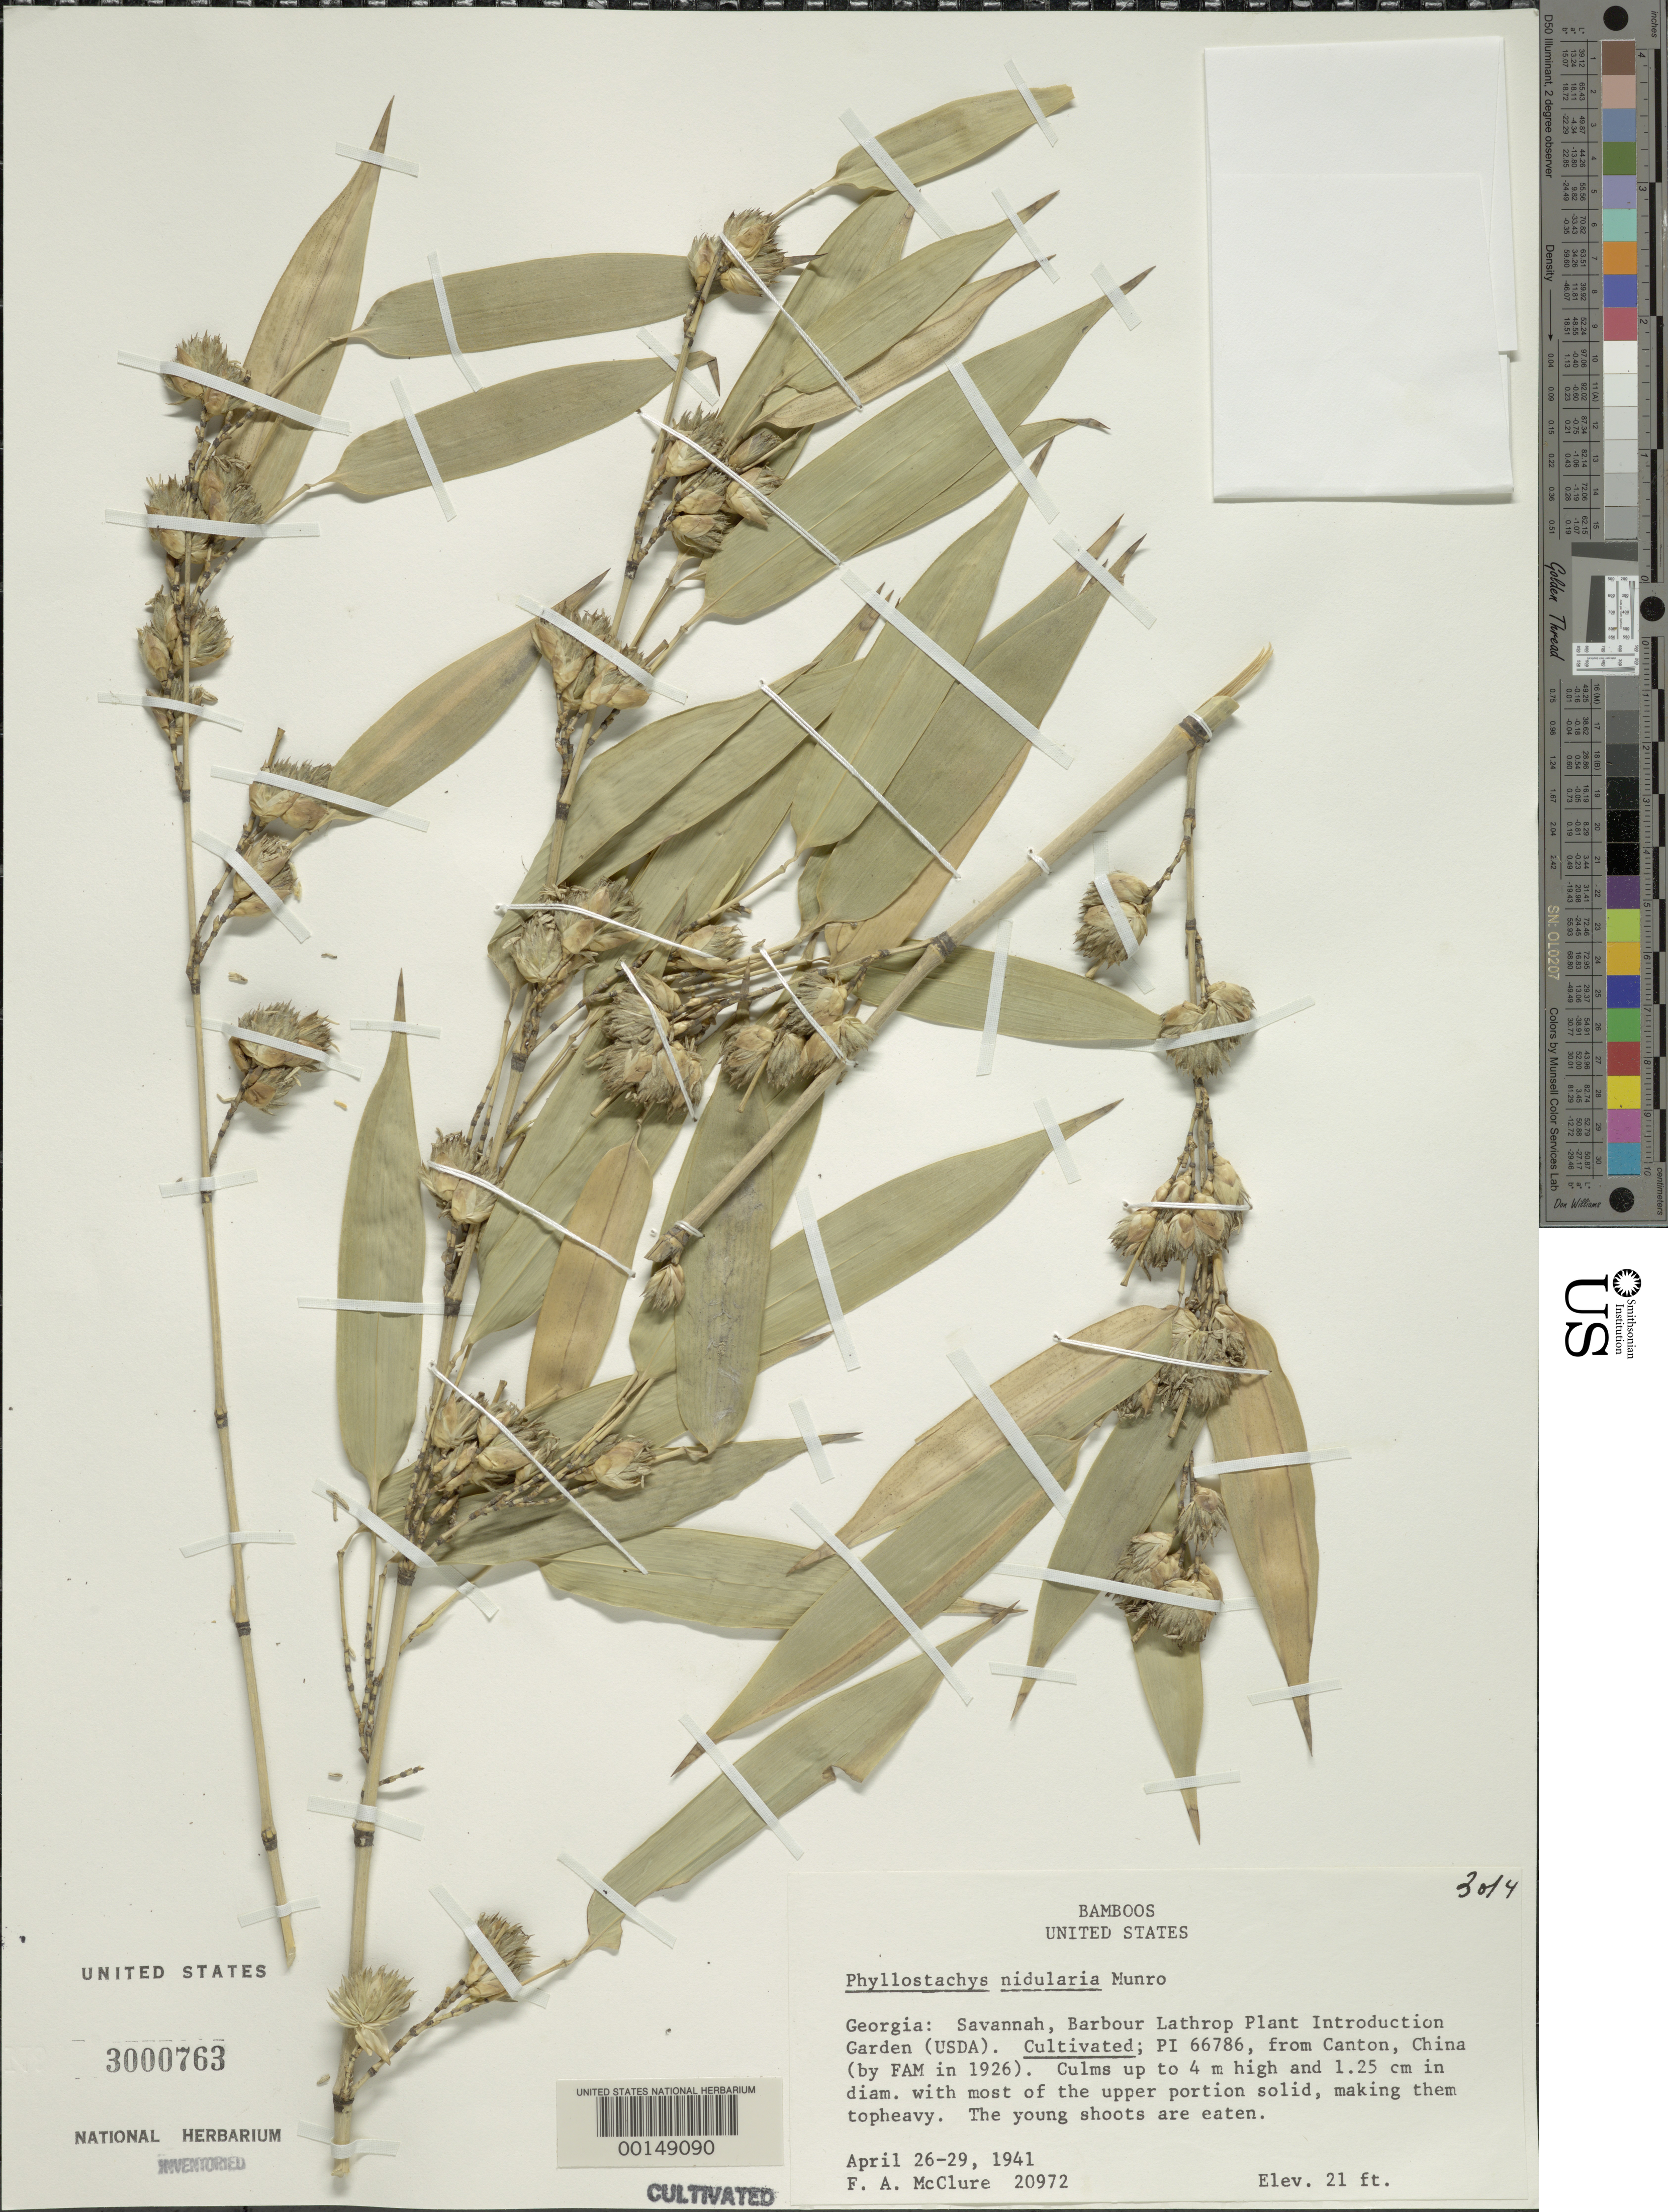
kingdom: Plantae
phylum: Tracheophyta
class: Liliopsida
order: Poales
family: Poaceae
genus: Phyllostachys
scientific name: Phyllostachys nidularia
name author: Munro ex Fenzi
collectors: F. A. McClure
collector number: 20972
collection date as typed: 26 Apr 1941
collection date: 1941-04-26/1941-04-29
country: United States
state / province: Georgia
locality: Savannah, barbour lathrop p.i. garden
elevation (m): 6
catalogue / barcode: US 3000763